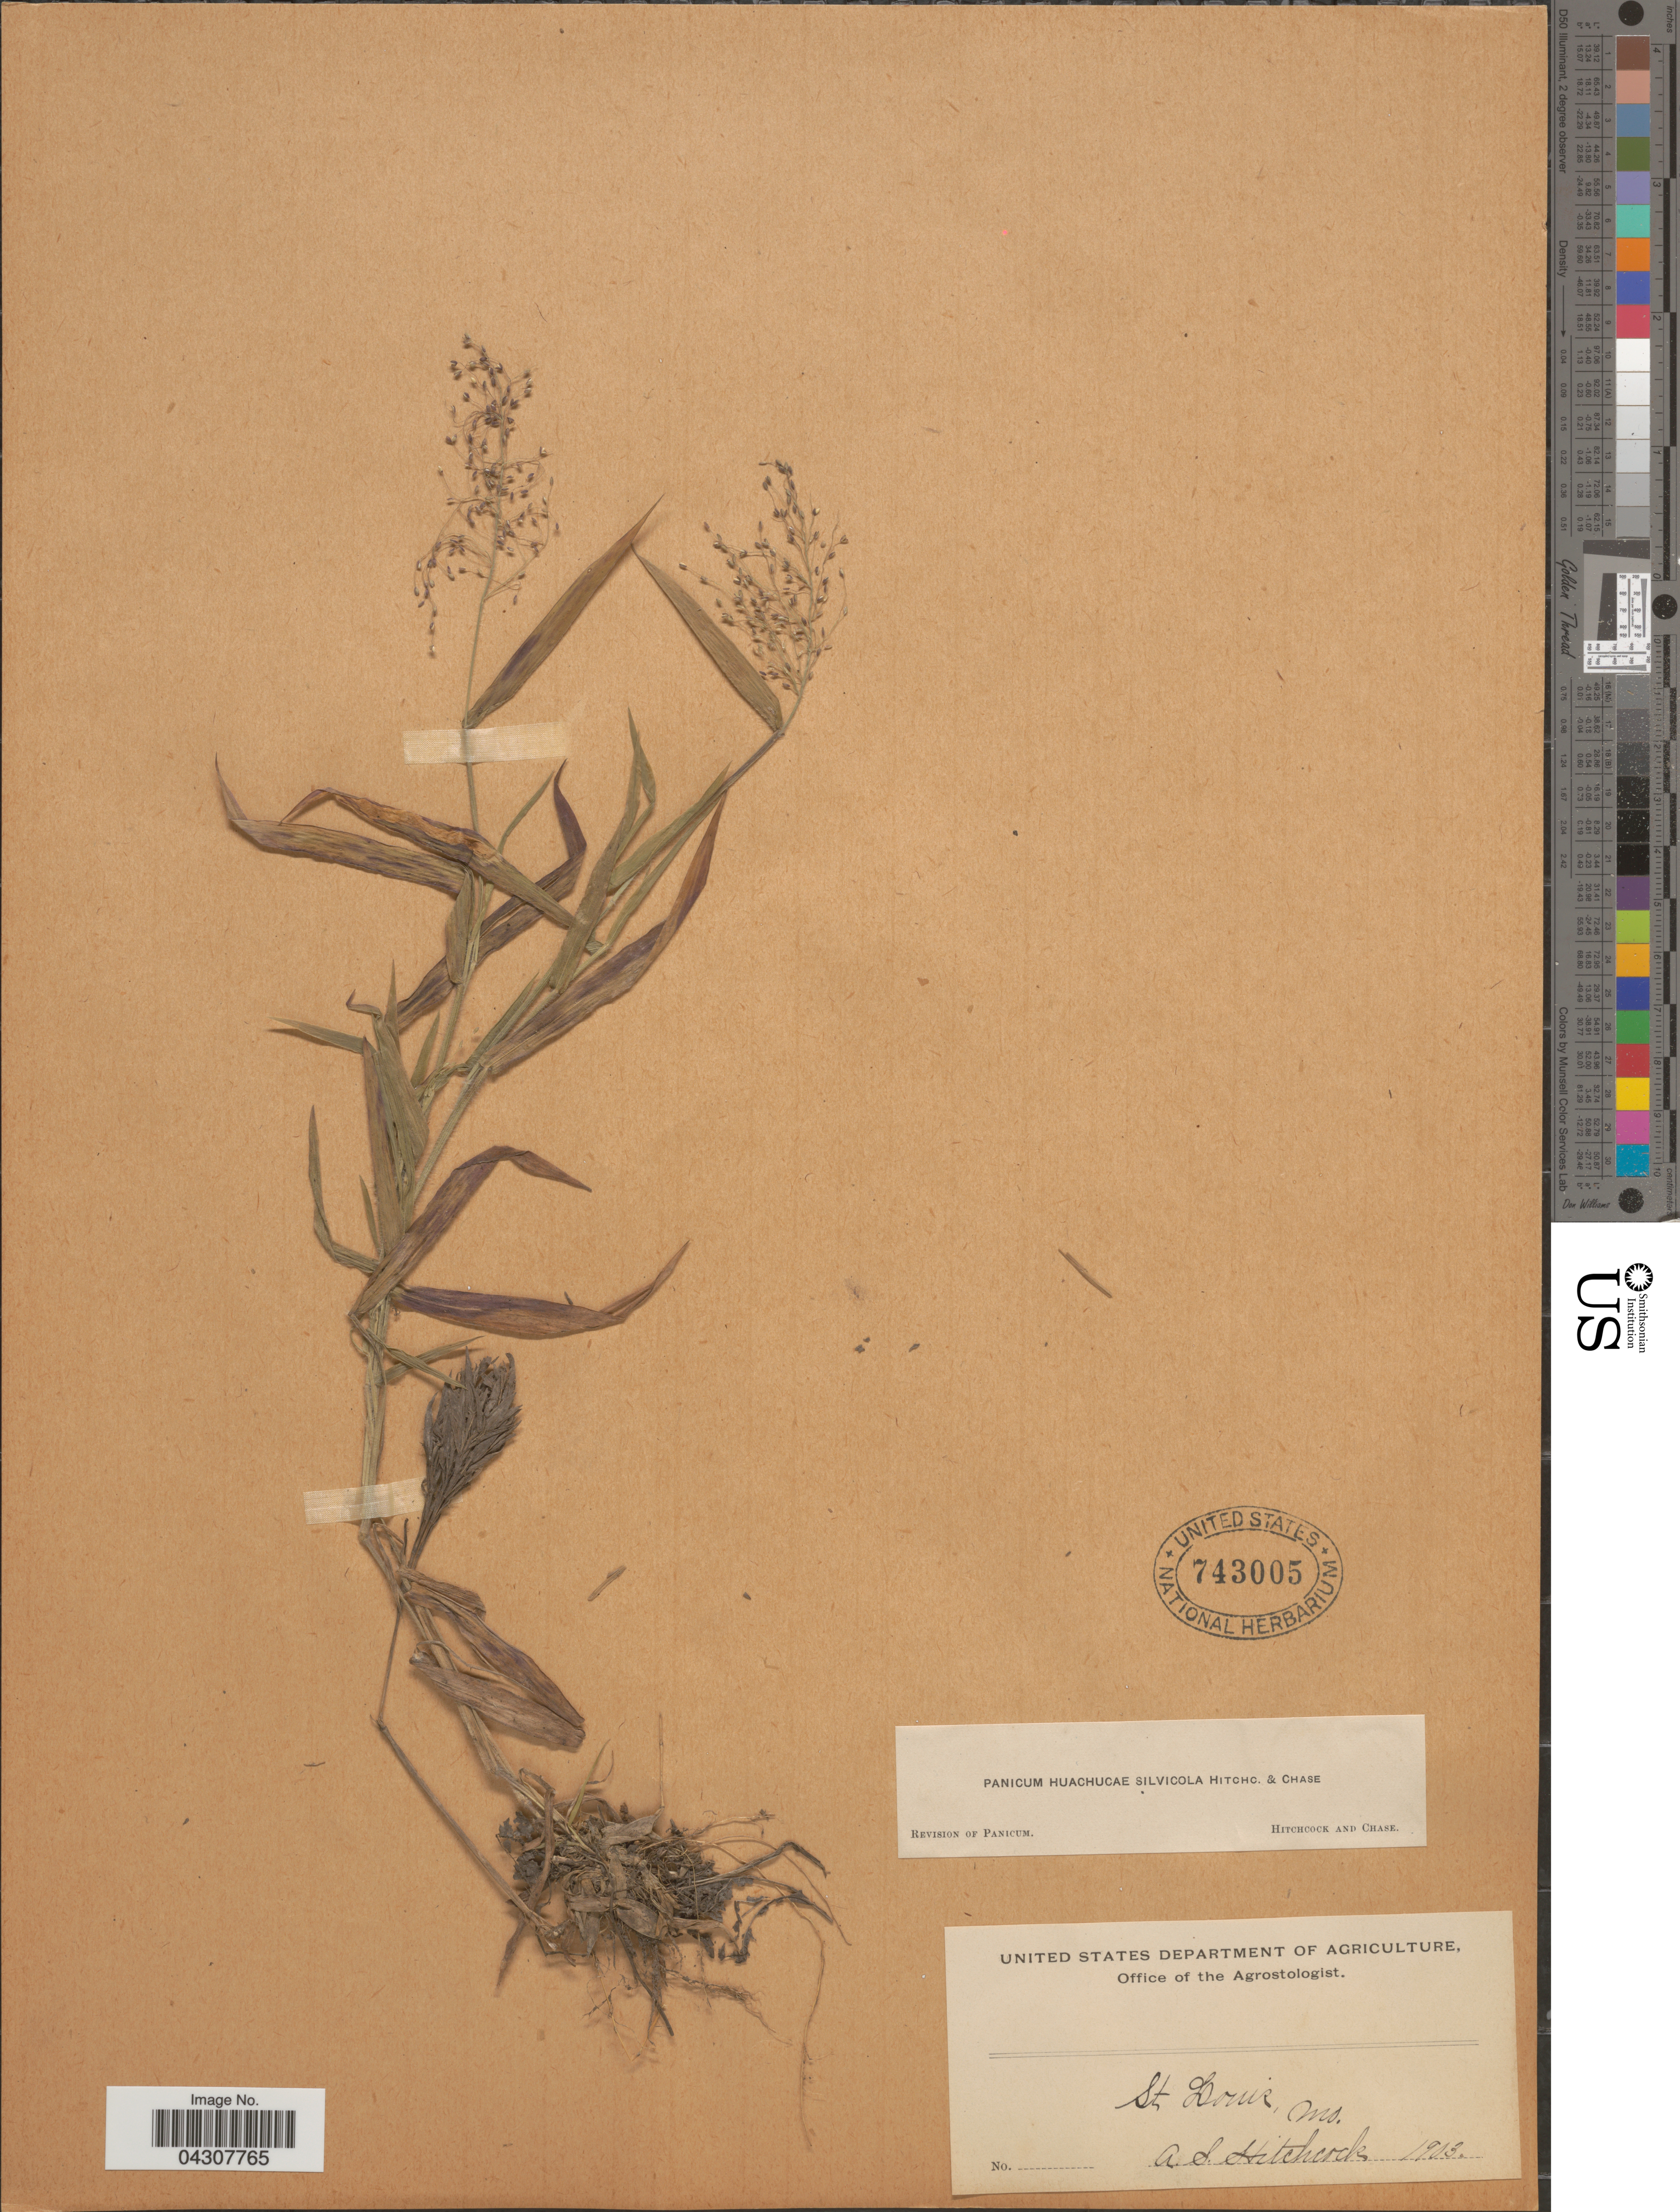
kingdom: Plantae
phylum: Tracheophyta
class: Liliopsida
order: Poales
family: Poaceae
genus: Dichanthelium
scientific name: Dichanthelium acuminatum var. acuminatum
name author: (Sw.) Gould & C.A. Clark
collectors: A. S. Hitchcock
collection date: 1903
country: United States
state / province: Missouri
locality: St Louis.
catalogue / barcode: US 743005